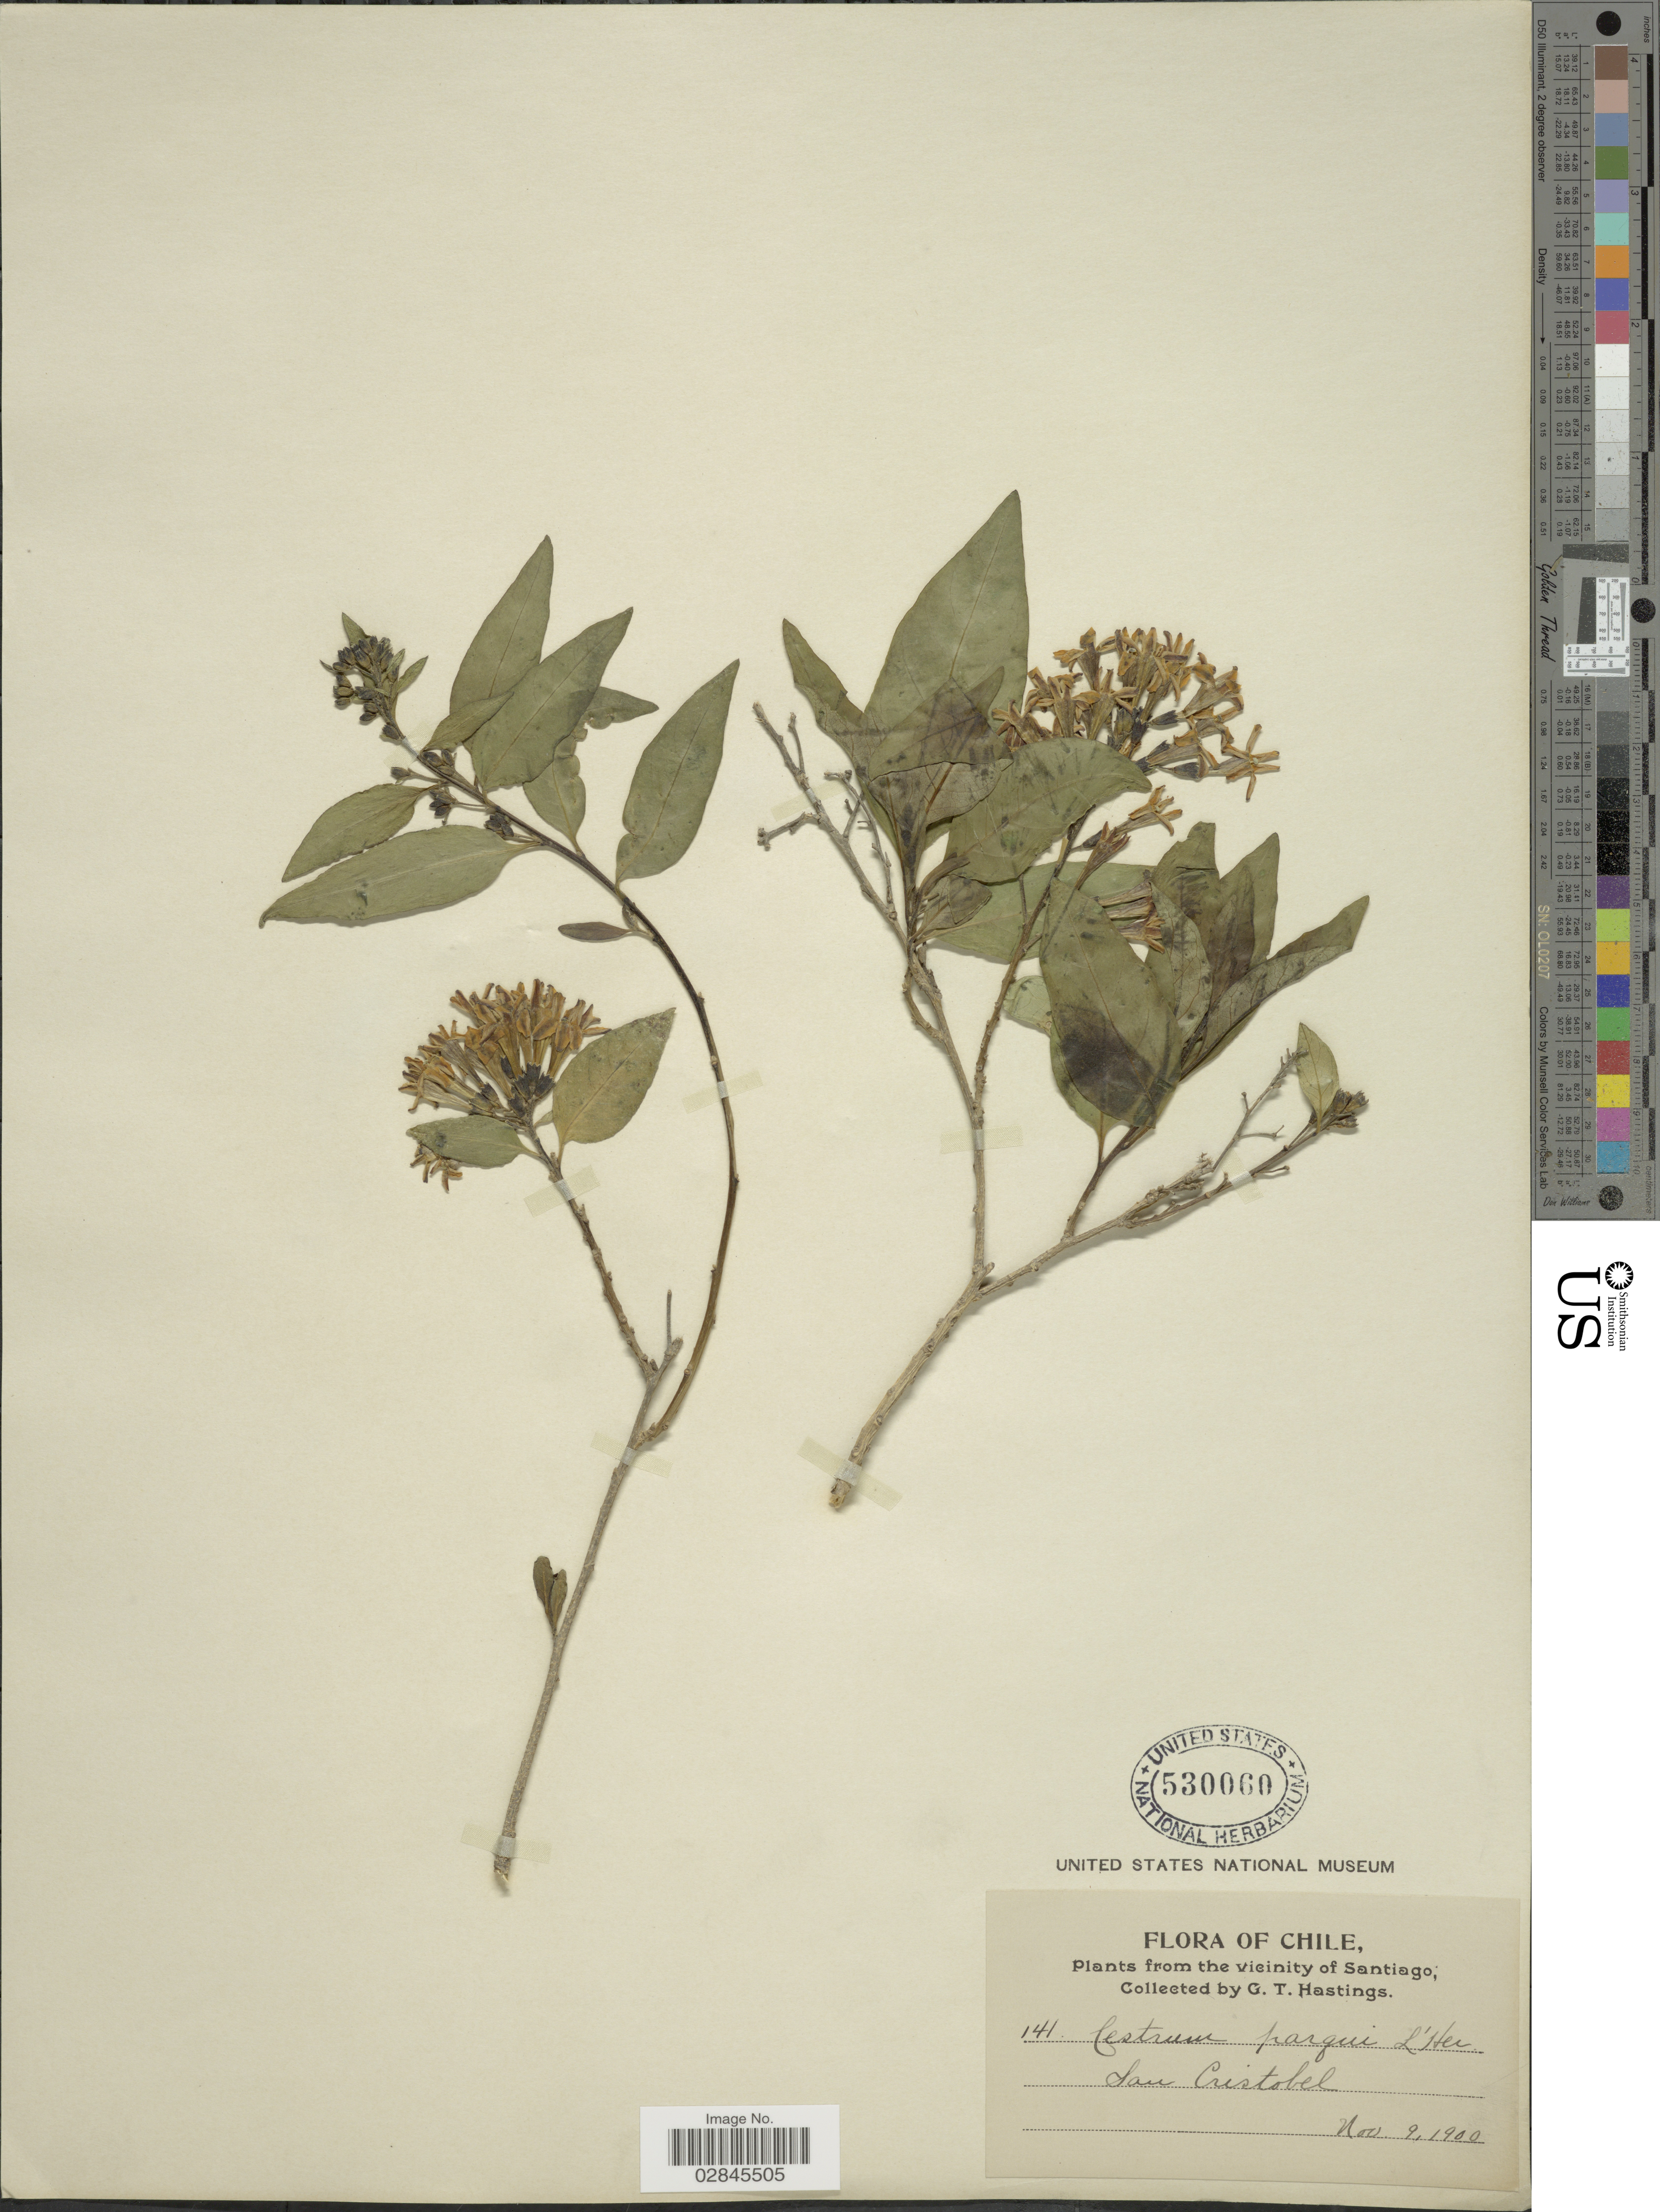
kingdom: Plantae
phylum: Tracheophyta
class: Magnoliopsida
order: Solanales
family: Solanaceae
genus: Cestrum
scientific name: Cestrum parqui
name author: L'Hér.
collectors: G. Hastings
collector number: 141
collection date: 1900-11-09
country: Chile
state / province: Región Metropolitana (RM)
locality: Vicinity of Santiago. San Cristobal.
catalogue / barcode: US 530060